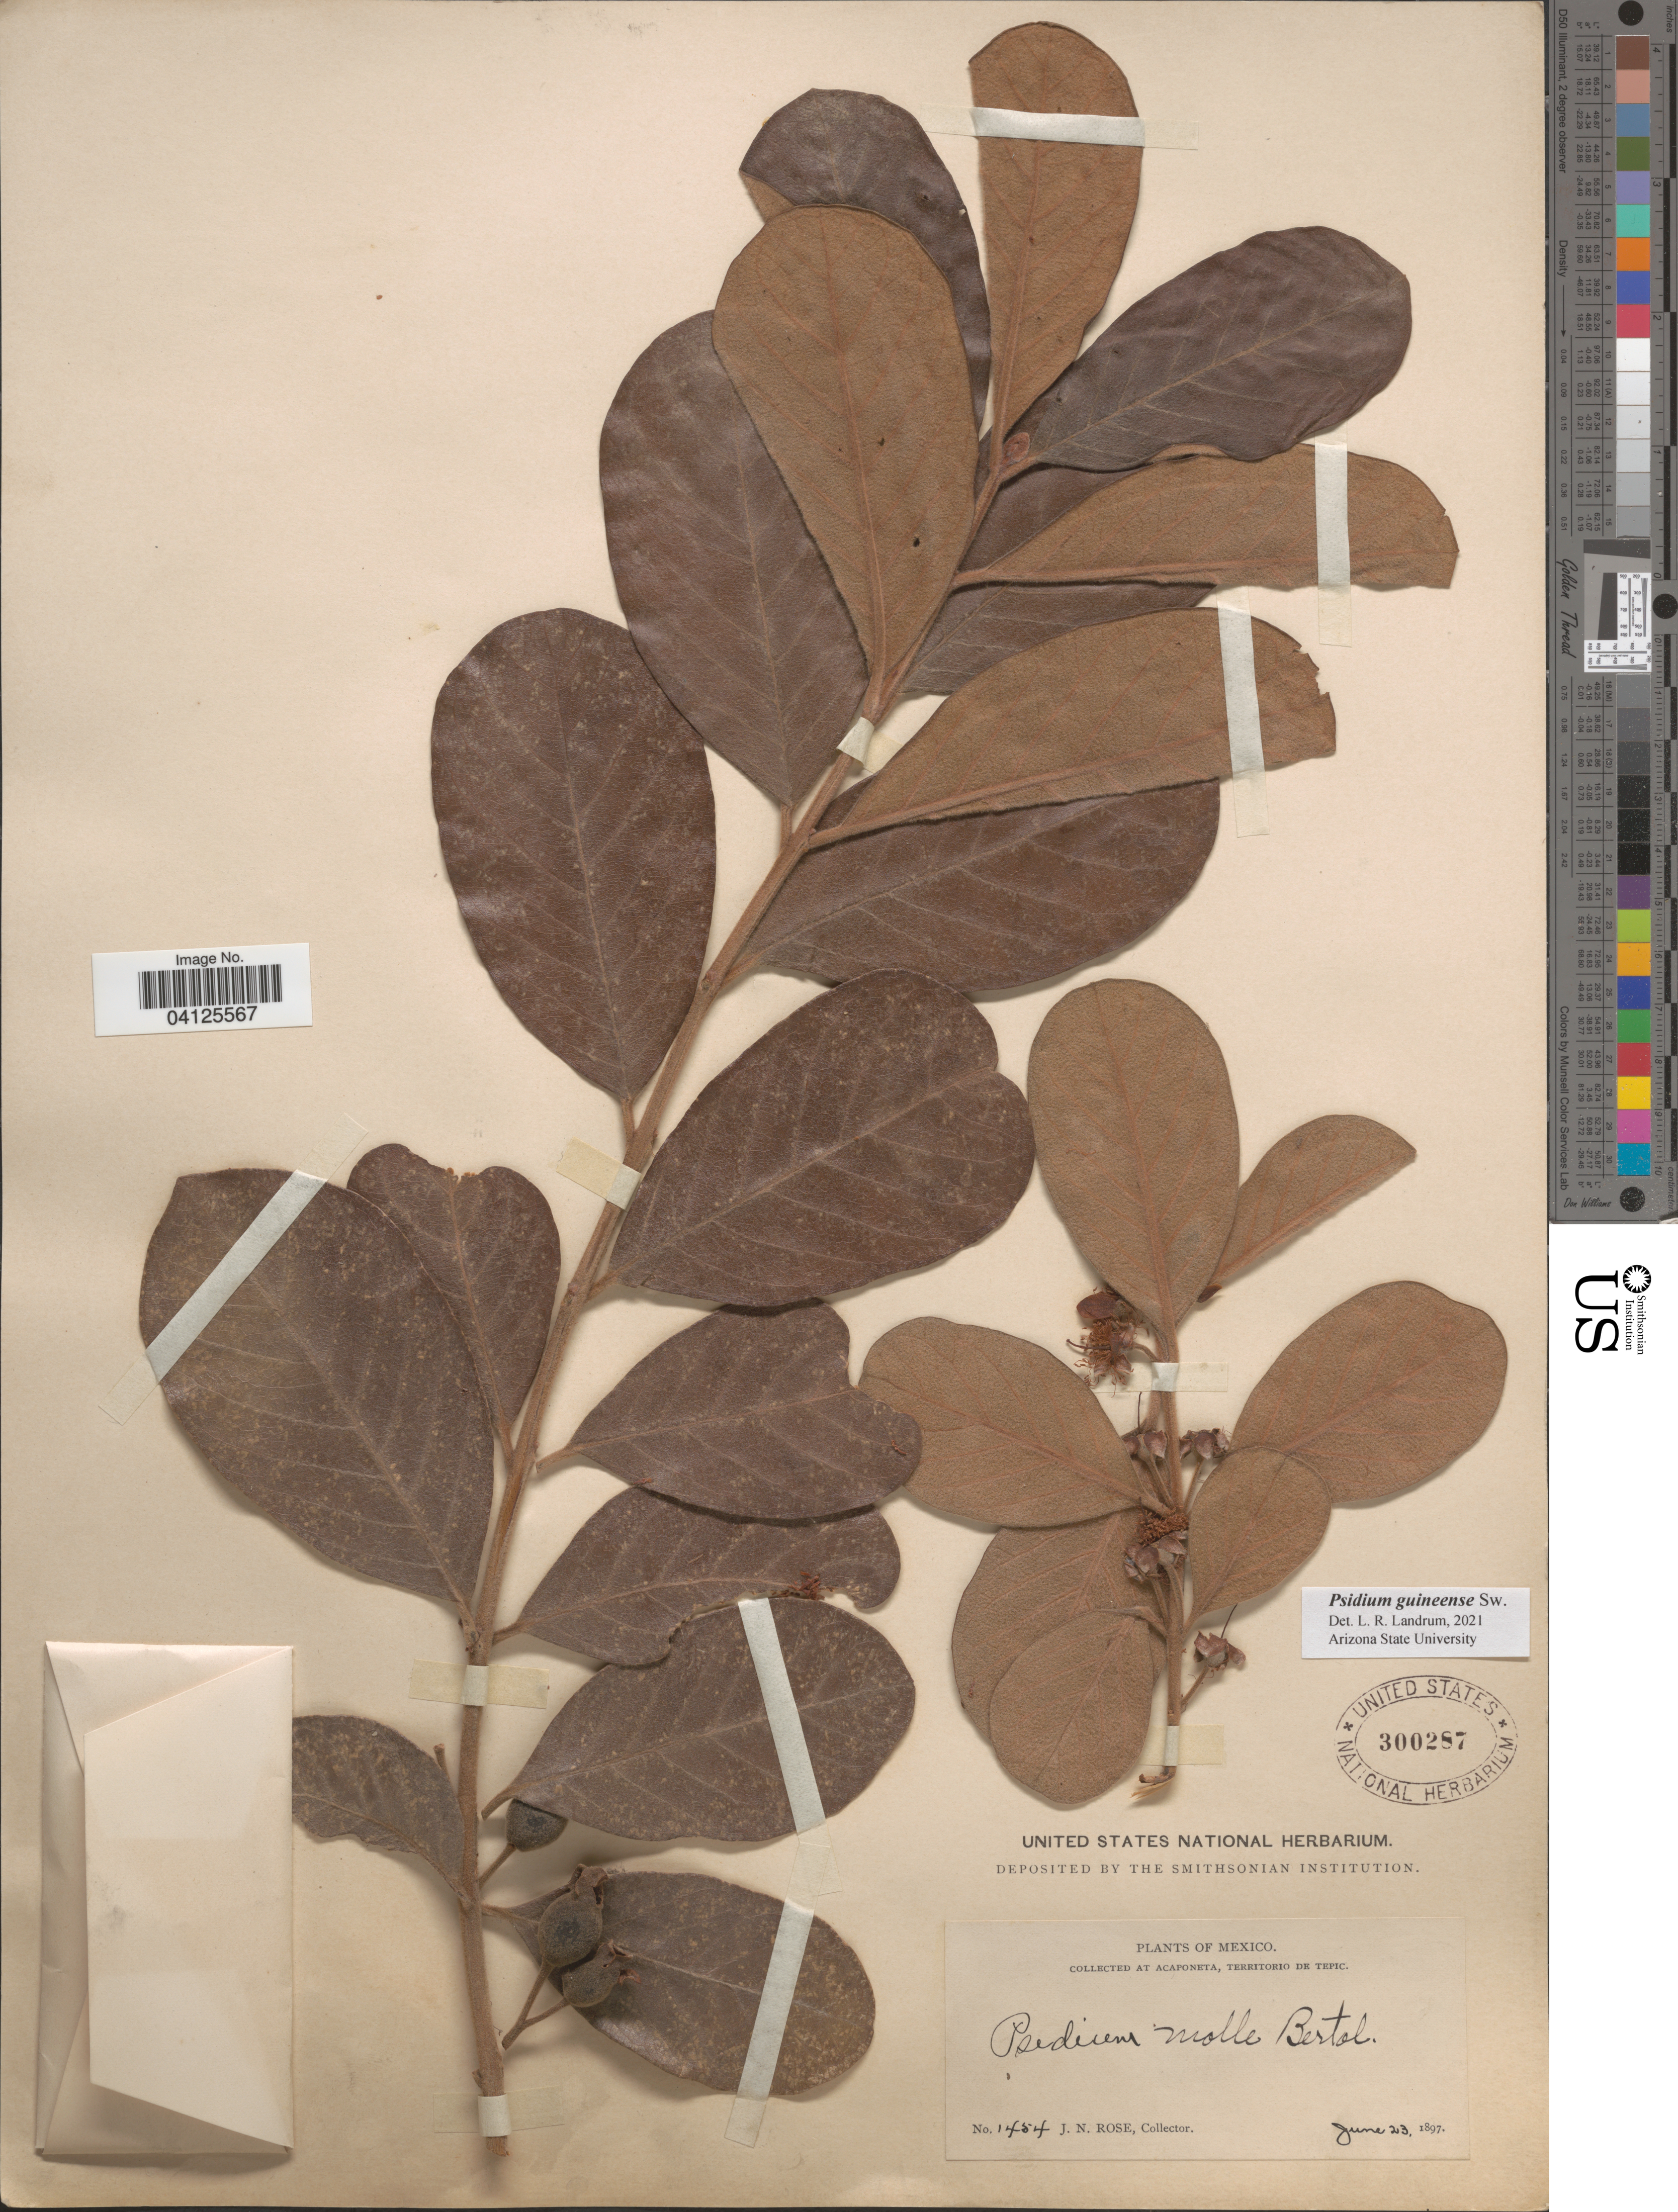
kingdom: Plantae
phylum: Tracheophyta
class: Magnoliopsida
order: Myrtales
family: Myrtaceae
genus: Psidium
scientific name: Psidium guineense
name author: Sw.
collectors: J. N. Rose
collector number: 1454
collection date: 1897-06-23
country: Mexico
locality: At Acaponeta, Territorio de Tepic.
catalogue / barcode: US 300287